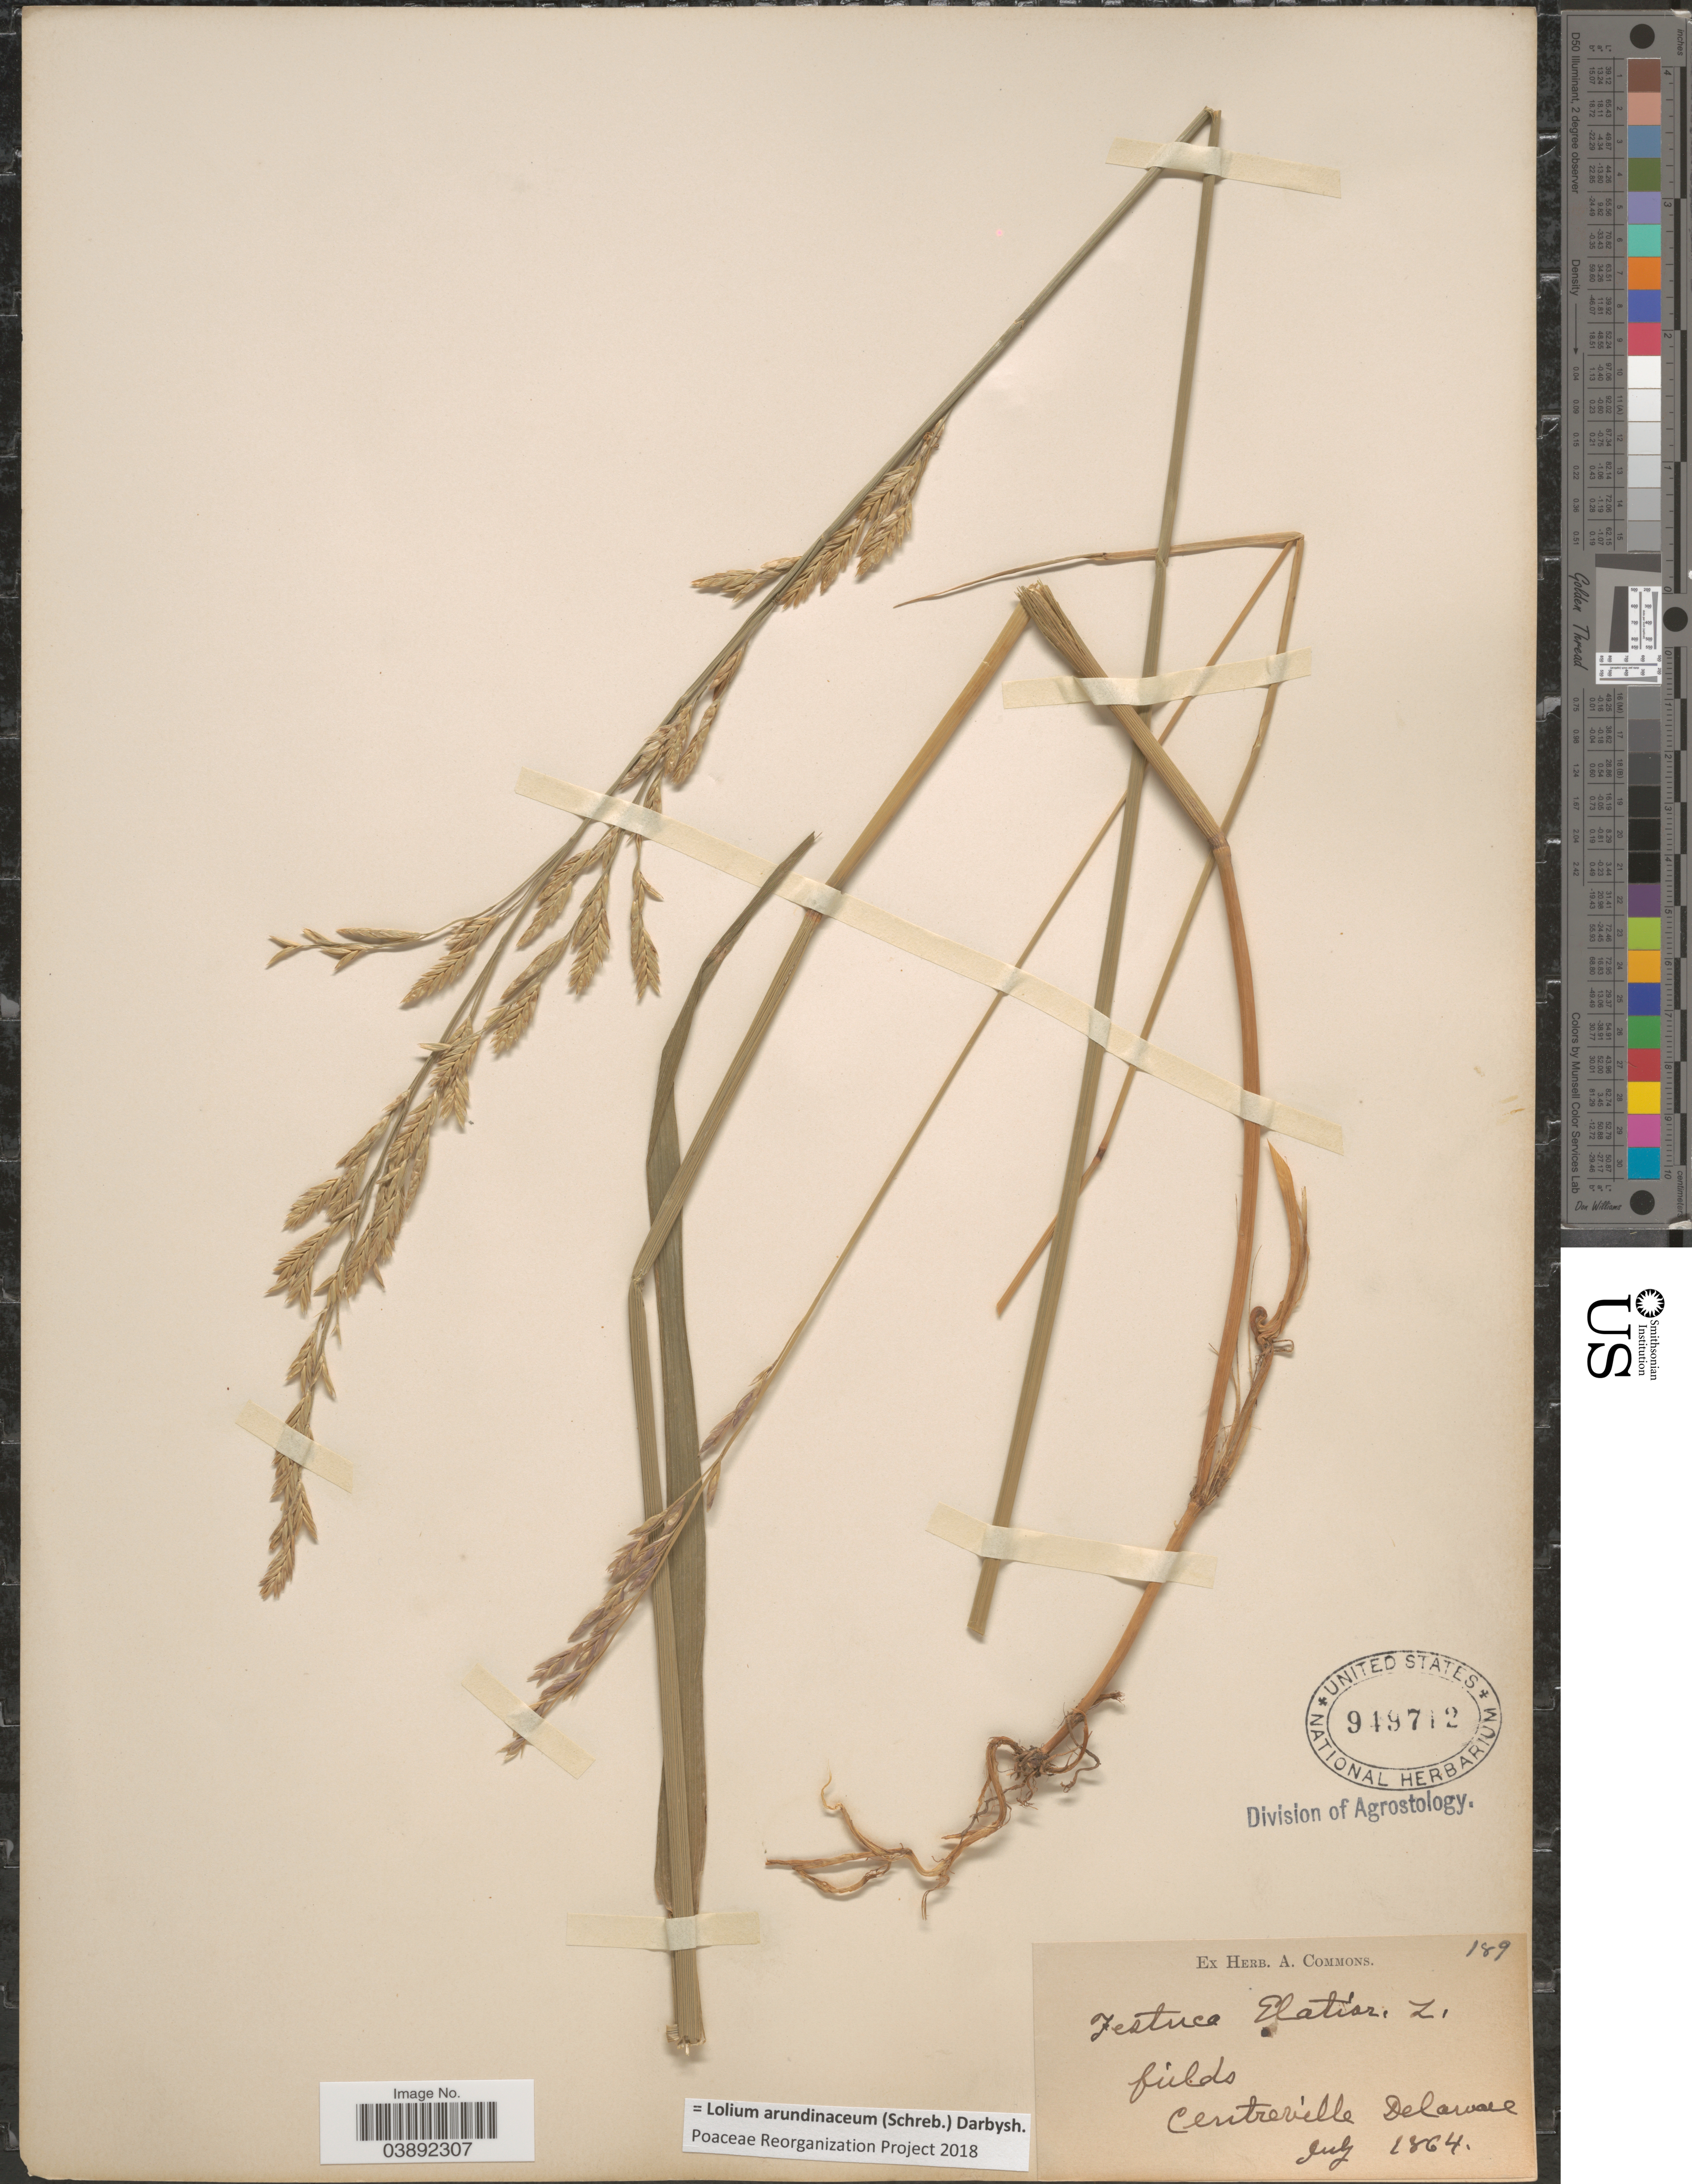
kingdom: Plantae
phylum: Tracheophyta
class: Liliopsida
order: Poales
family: Poaceae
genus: Lolium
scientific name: Lolium arundinaceum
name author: (Schreb.) Darbysh.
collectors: ex herb. A. Commons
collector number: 189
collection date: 1864-07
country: United States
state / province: Delaware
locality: Fields. Centreville.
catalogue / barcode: US 949712